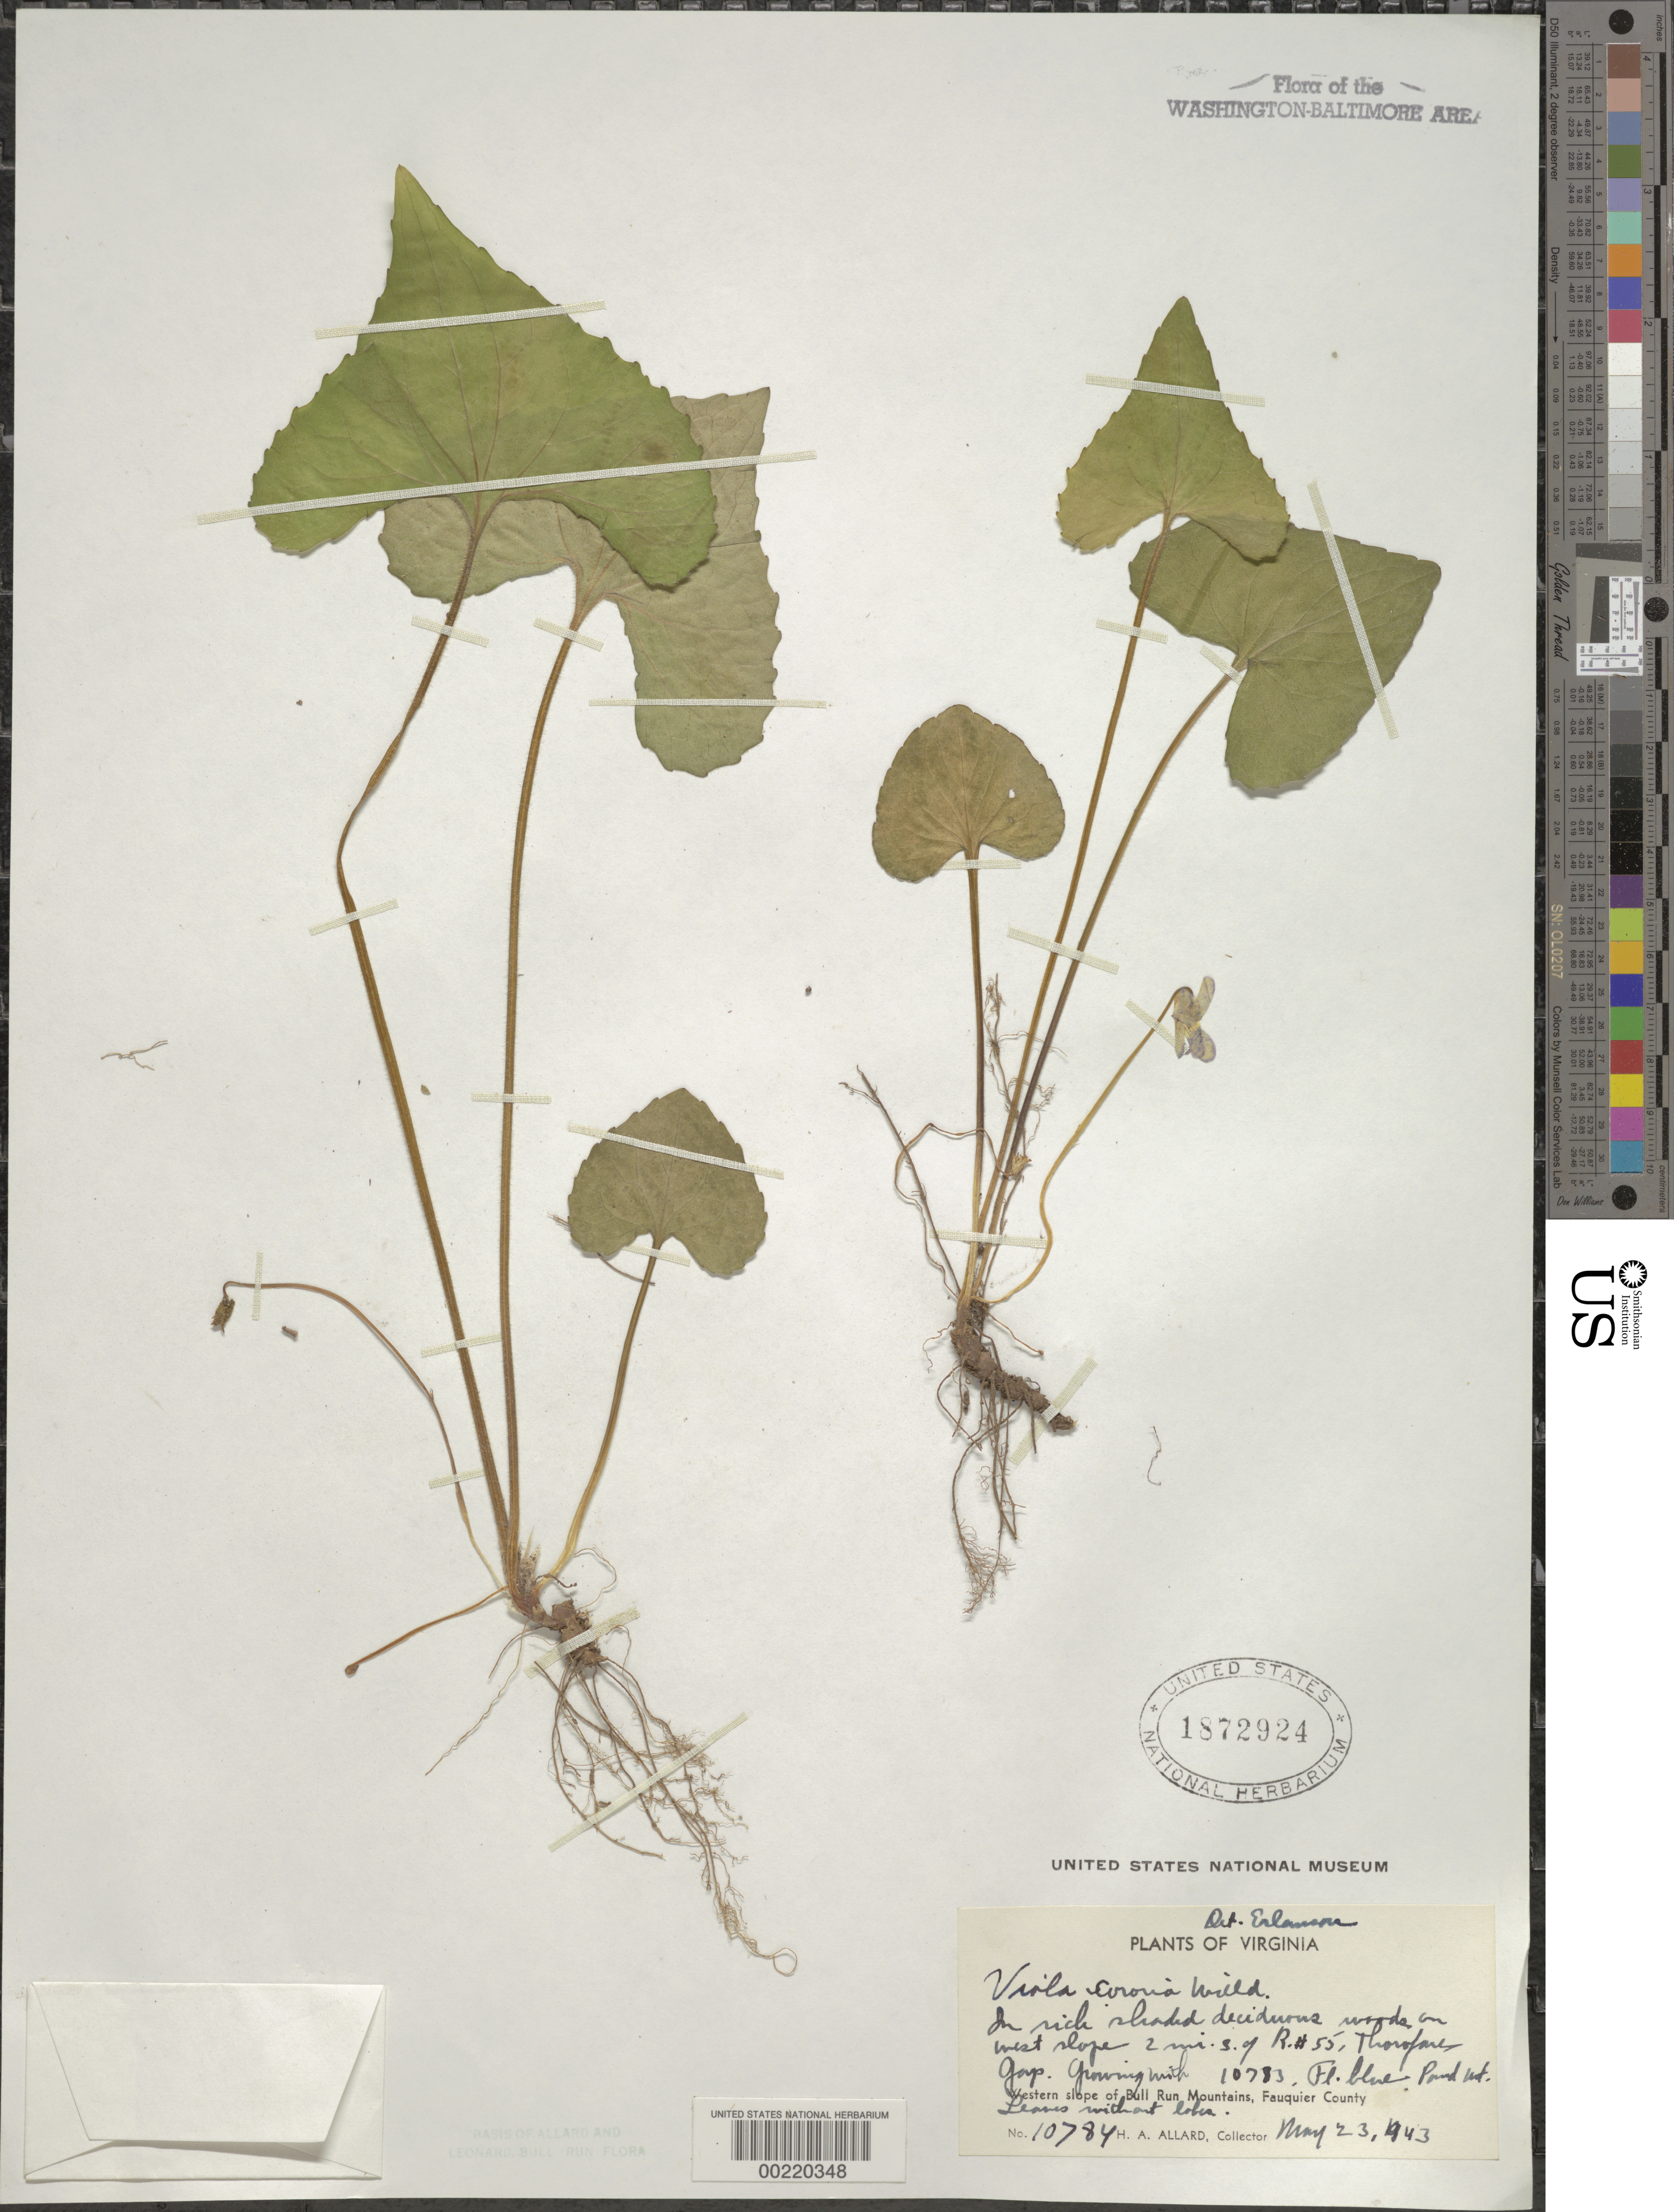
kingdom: Plantae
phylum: Tracheophyta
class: Magnoliopsida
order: Malpighiales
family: Violaceae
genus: Viola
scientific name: Viola sororia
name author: Willd.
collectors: H. A. Allard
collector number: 10784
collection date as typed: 23 May 1943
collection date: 1943-05-23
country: United States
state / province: Virginia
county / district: Fauquier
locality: South of Route 55, Thorofare Gap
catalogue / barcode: US 1872924